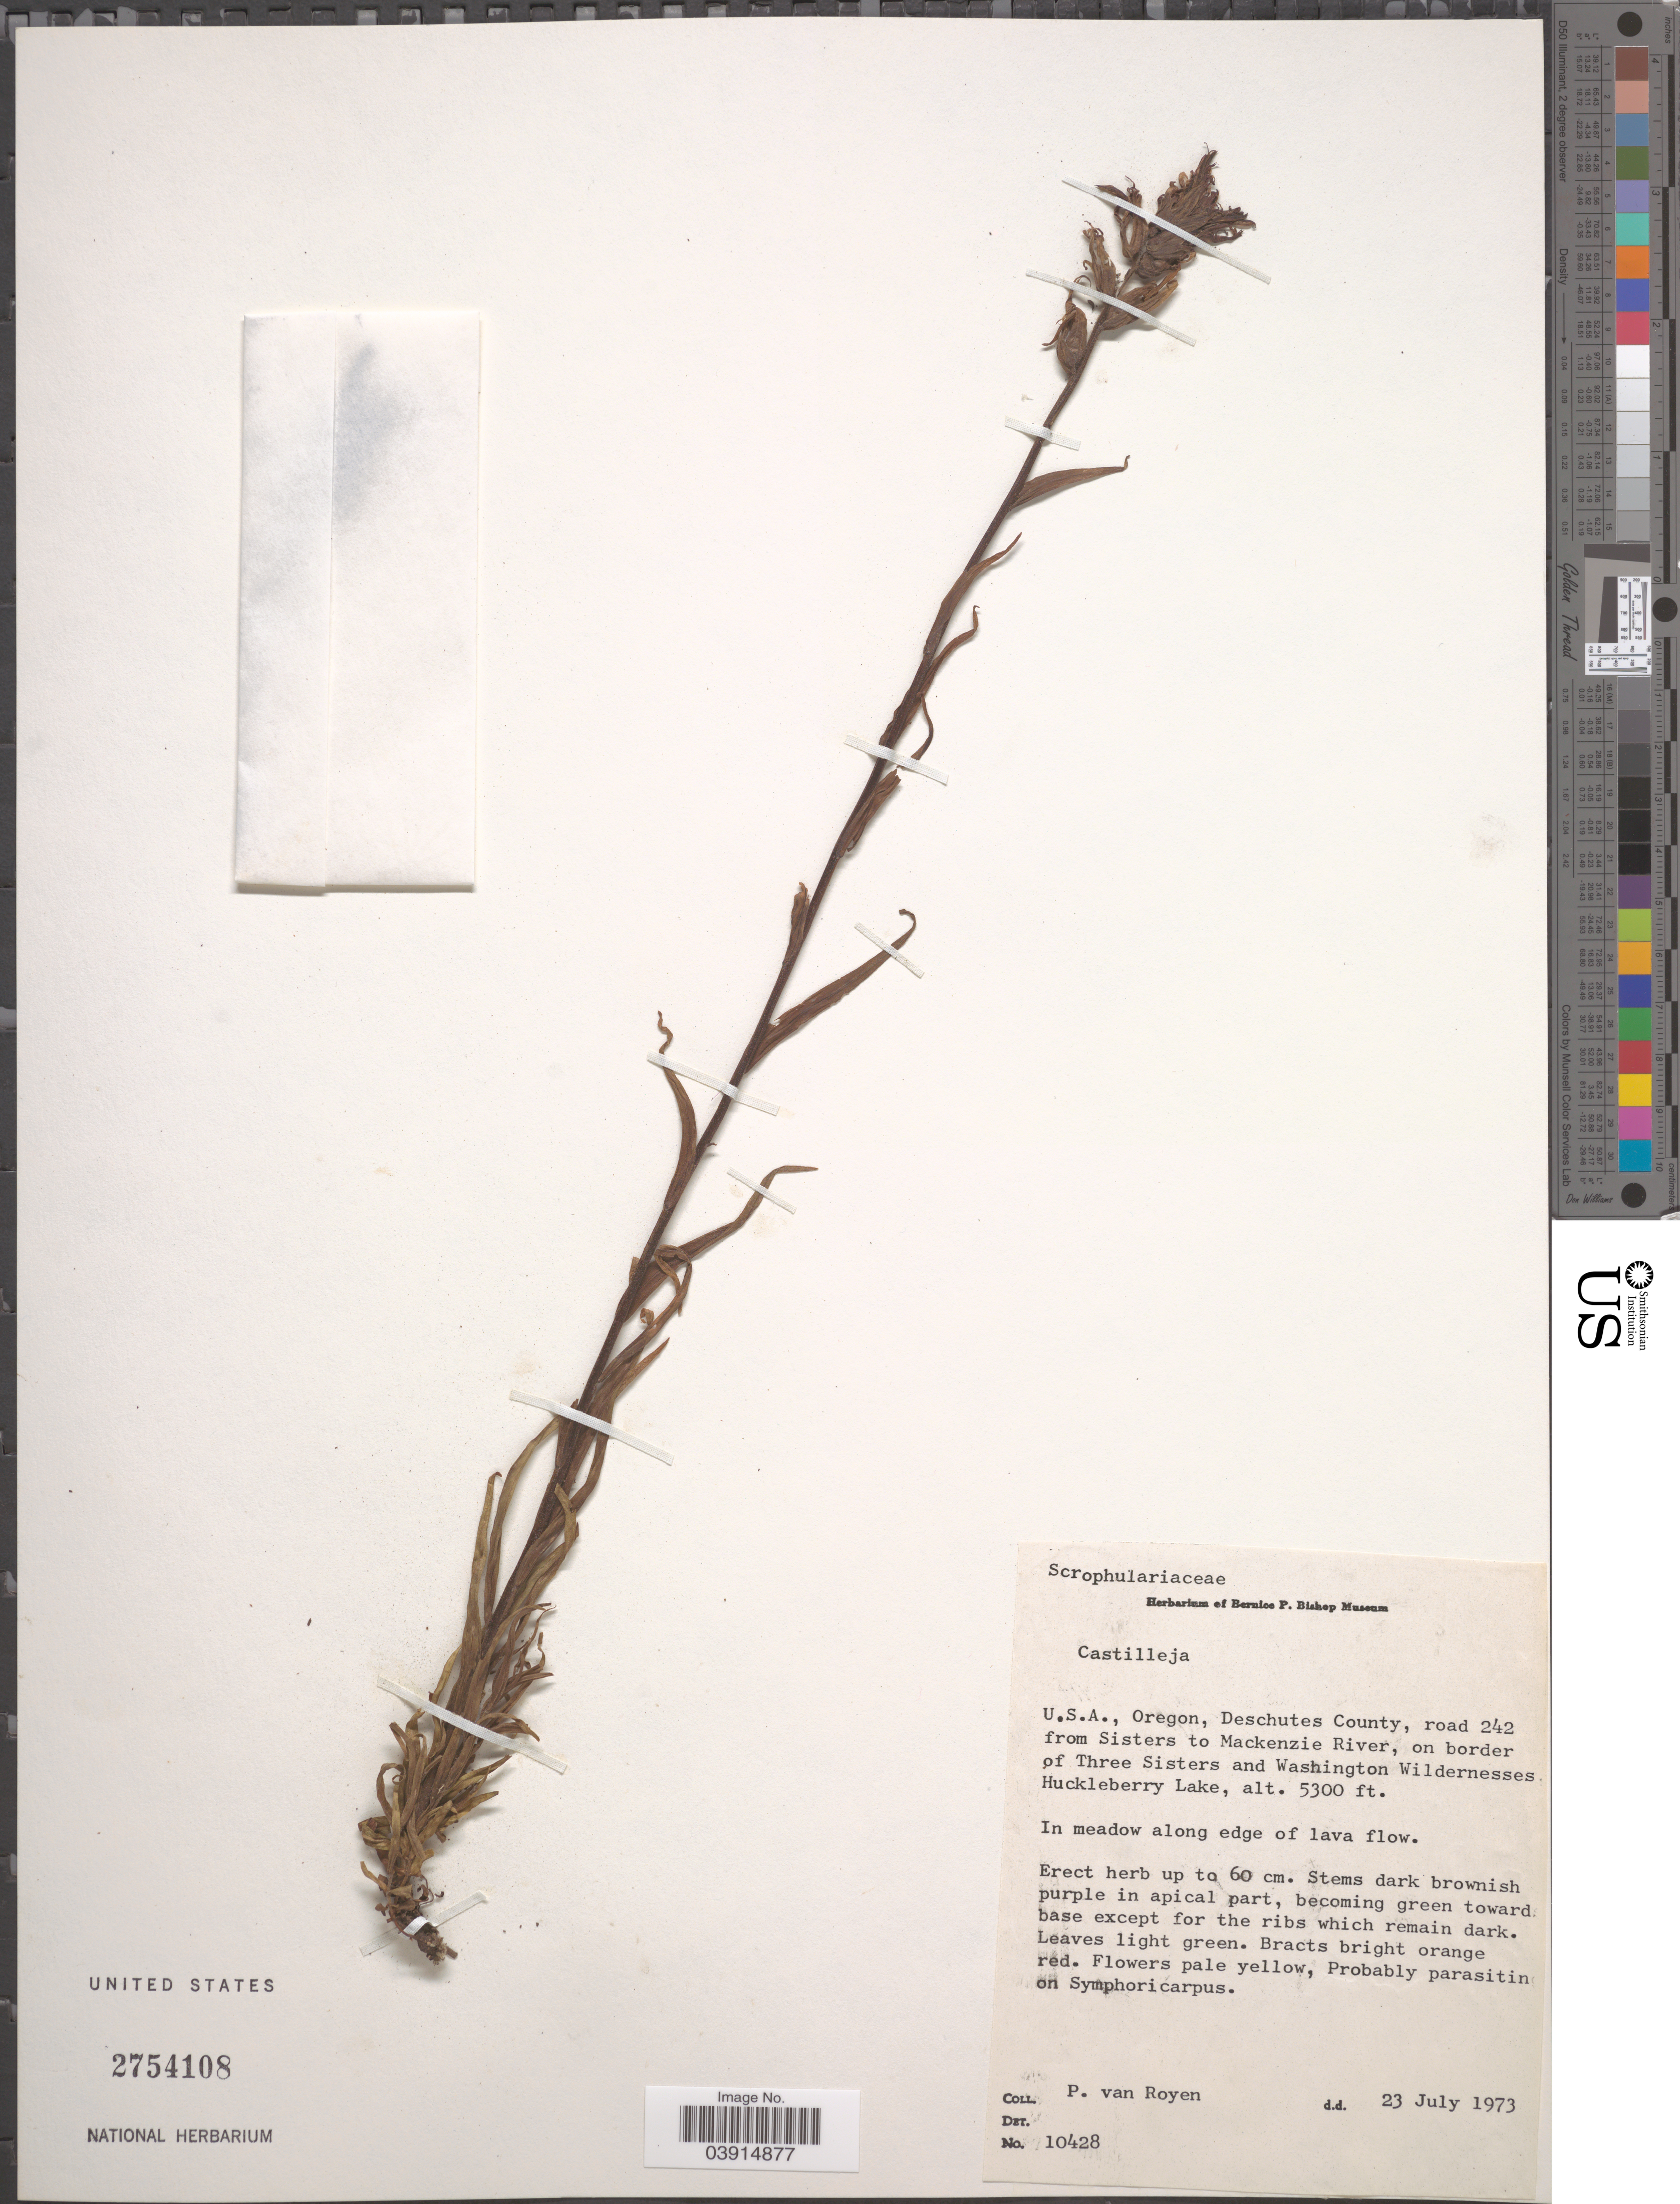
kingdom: Plantae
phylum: Tracheophyta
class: Magnoliopsida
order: Lamiales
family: Orobanchaceae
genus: Castilleja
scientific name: Castilleja sp.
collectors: P. van Royen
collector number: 10428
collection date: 1973-07-23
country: United States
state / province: Oregon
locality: Deschutes County, road 242 from Sistern to Mackenzie River, on border of Three Sisters and Washington Wildernesses Huckleberry Lake. In meadow along edge of lava flow.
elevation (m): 1615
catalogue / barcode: US 2754108